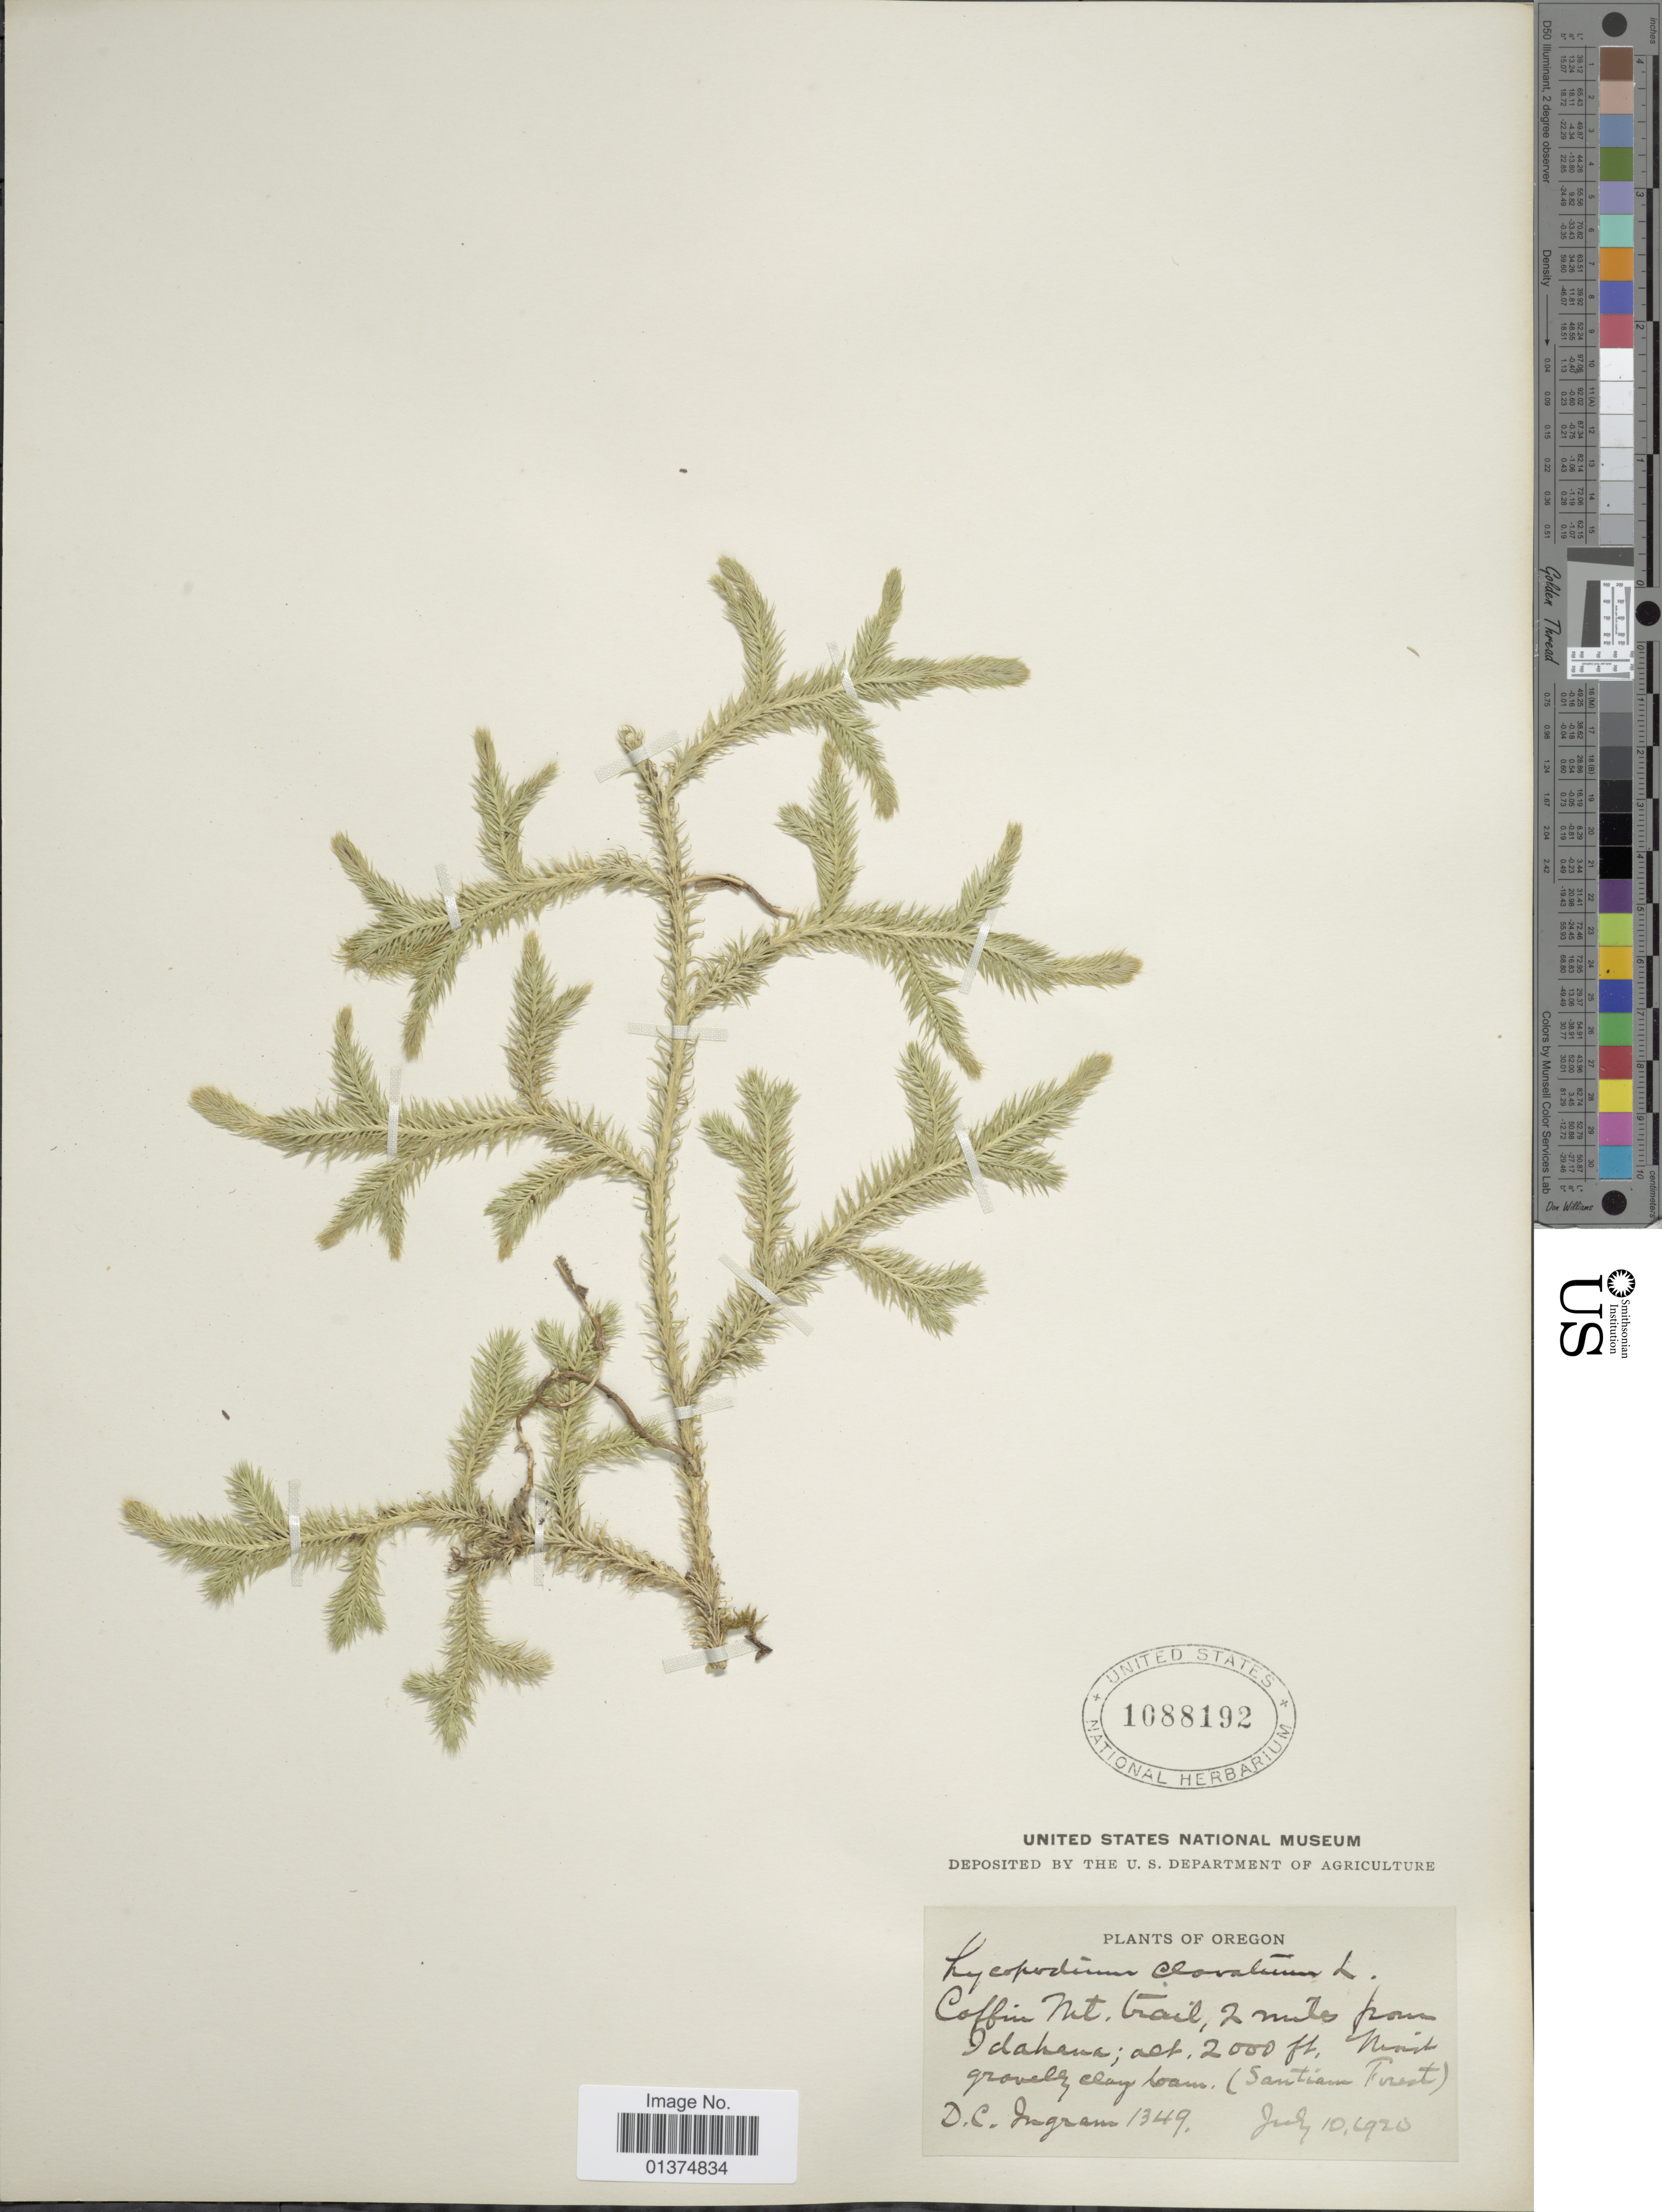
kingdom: Plantae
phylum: Tracheophyta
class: Lycopodiopsida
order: Lycopodiales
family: Lycopodiaceae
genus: Lycopodium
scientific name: Lycopodium clavatum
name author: L.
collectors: D. C. Ingram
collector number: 1349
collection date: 1920-07-10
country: United States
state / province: Oregon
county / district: Linn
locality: Coffin Mt. trail, 2 miles from Idahana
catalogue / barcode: US 1088192